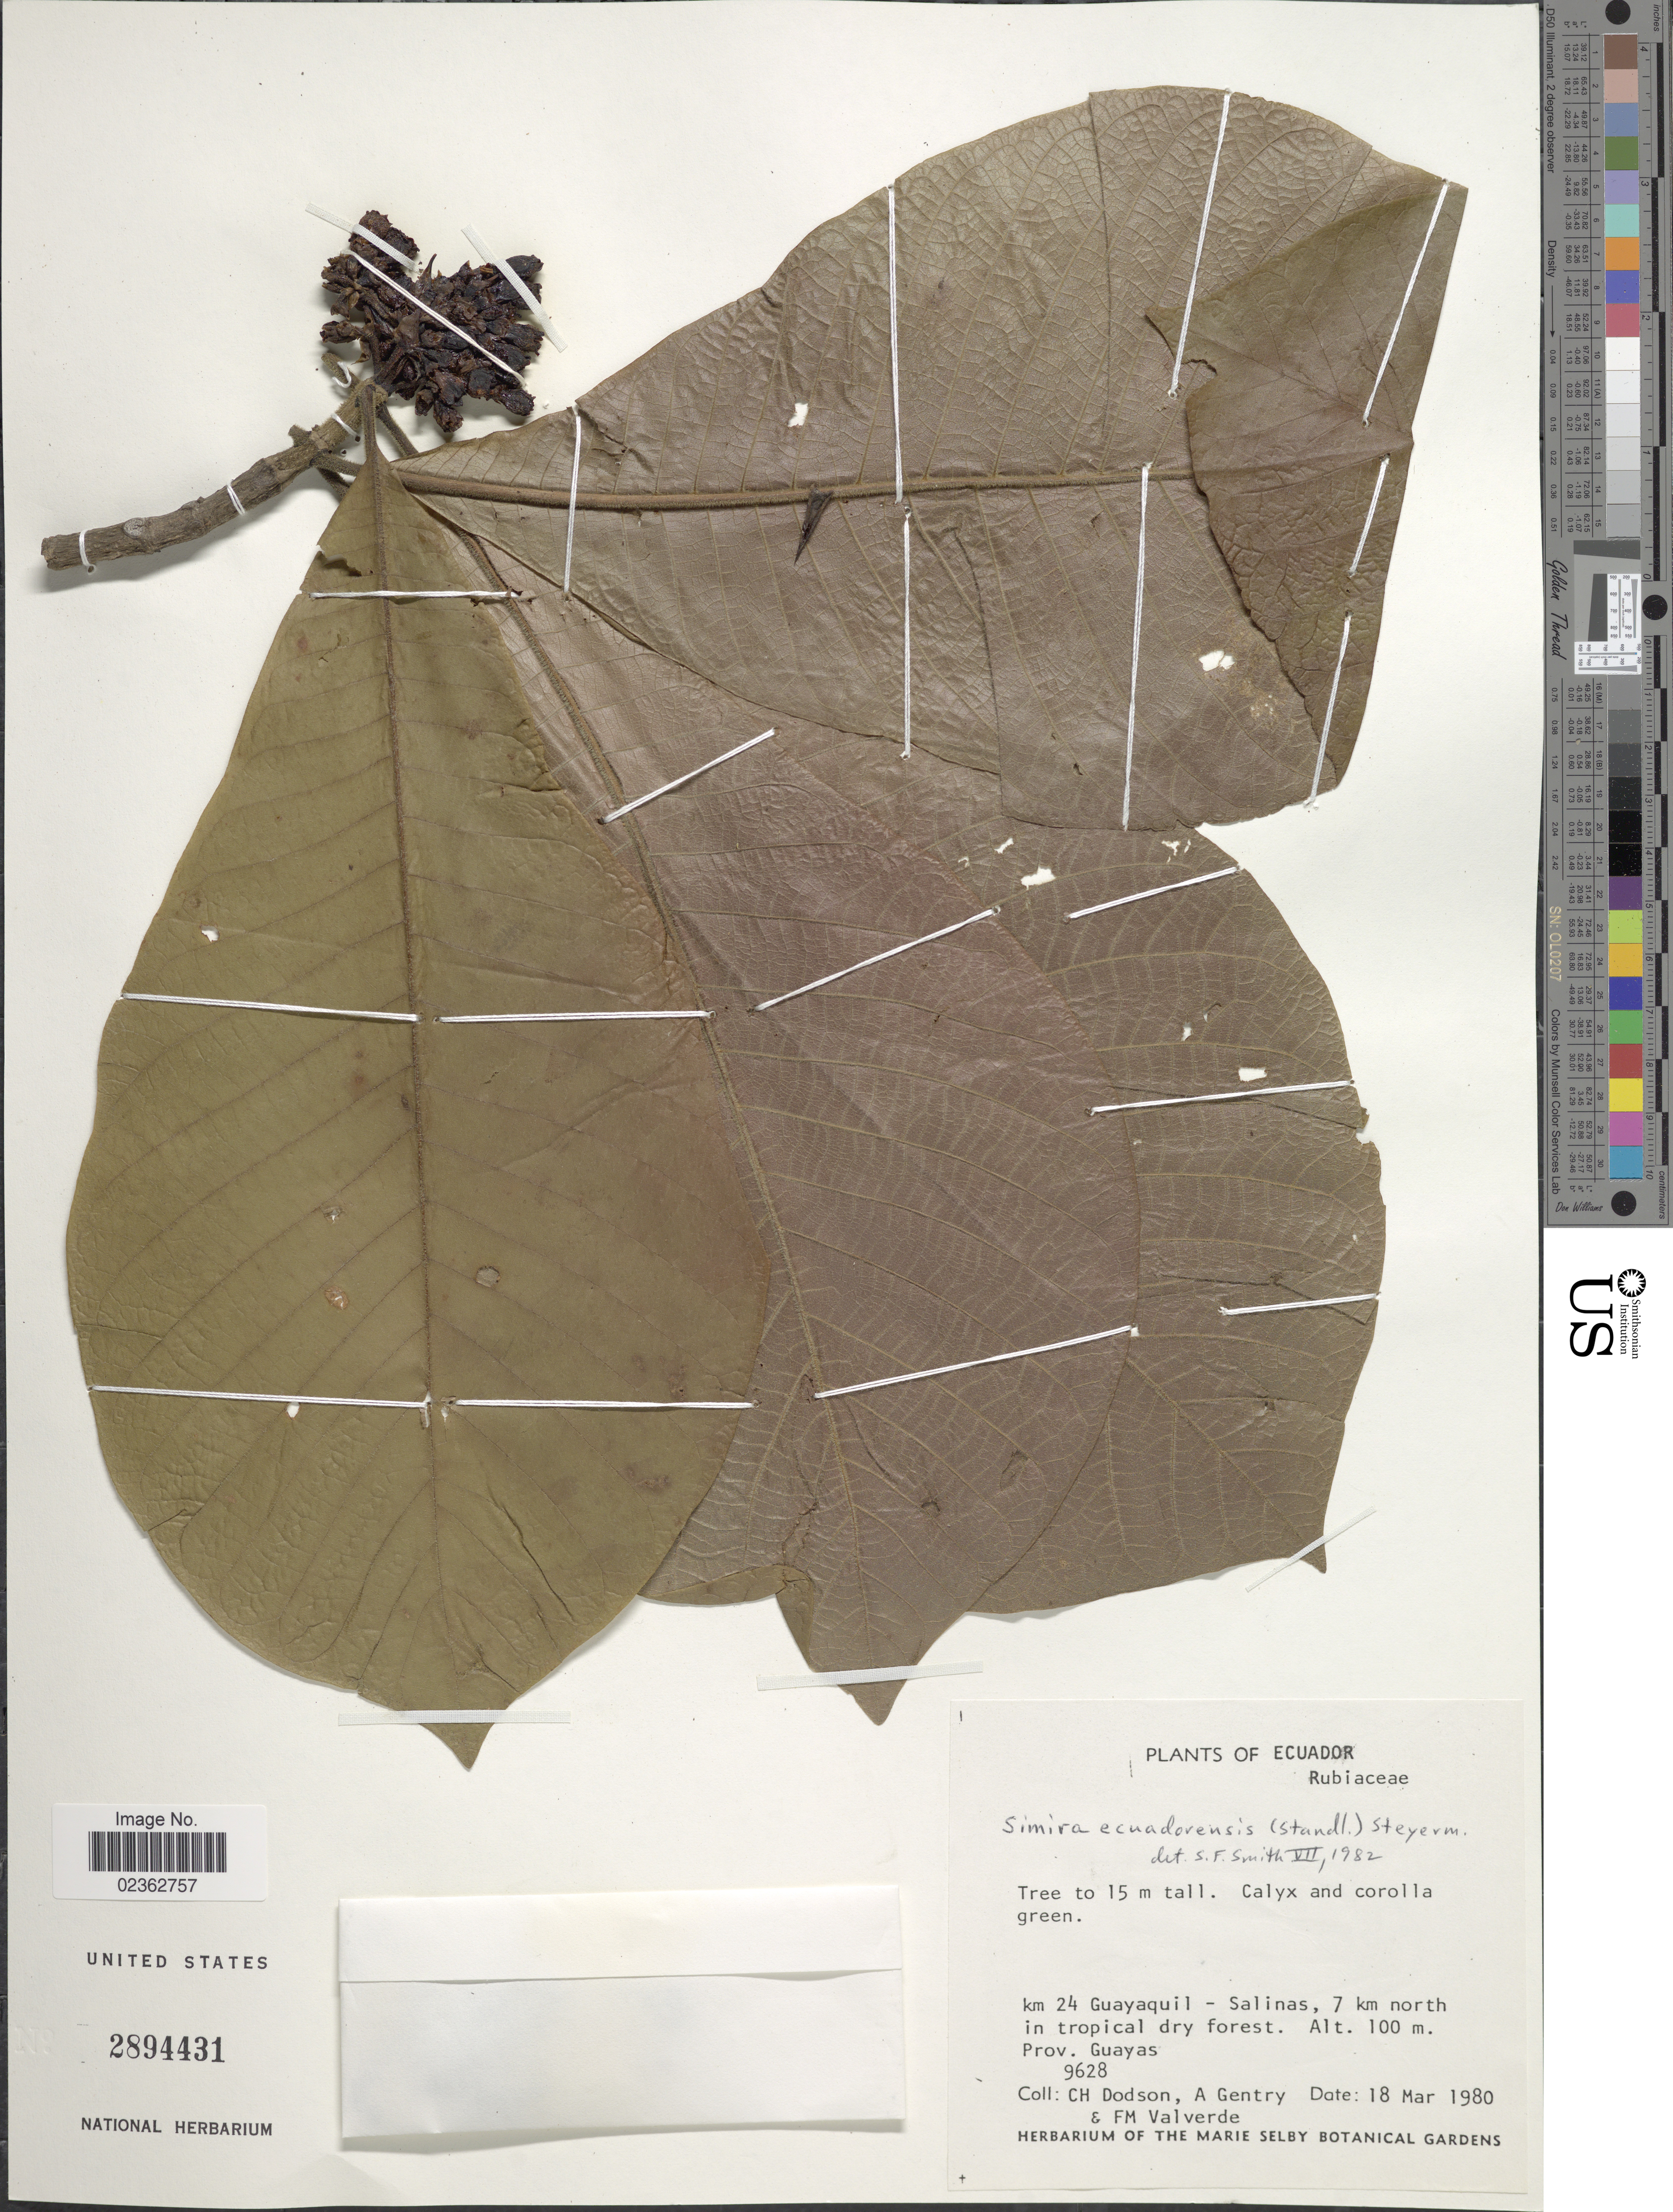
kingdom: Plantae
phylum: Tracheophyta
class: Magnoliopsida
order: Gentianales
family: Rubiaceae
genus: Simira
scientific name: Simira ecuadorensis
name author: (Standl.) Steyerm.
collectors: C. H. Dodson, A. H. Gentry & F. M. Valverde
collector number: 9628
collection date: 1980-03-18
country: Ecuador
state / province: Guayas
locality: Km 24 Guayaquil- Salinas, 7 km north in tropical dry forest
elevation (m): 100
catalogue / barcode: US 2894431